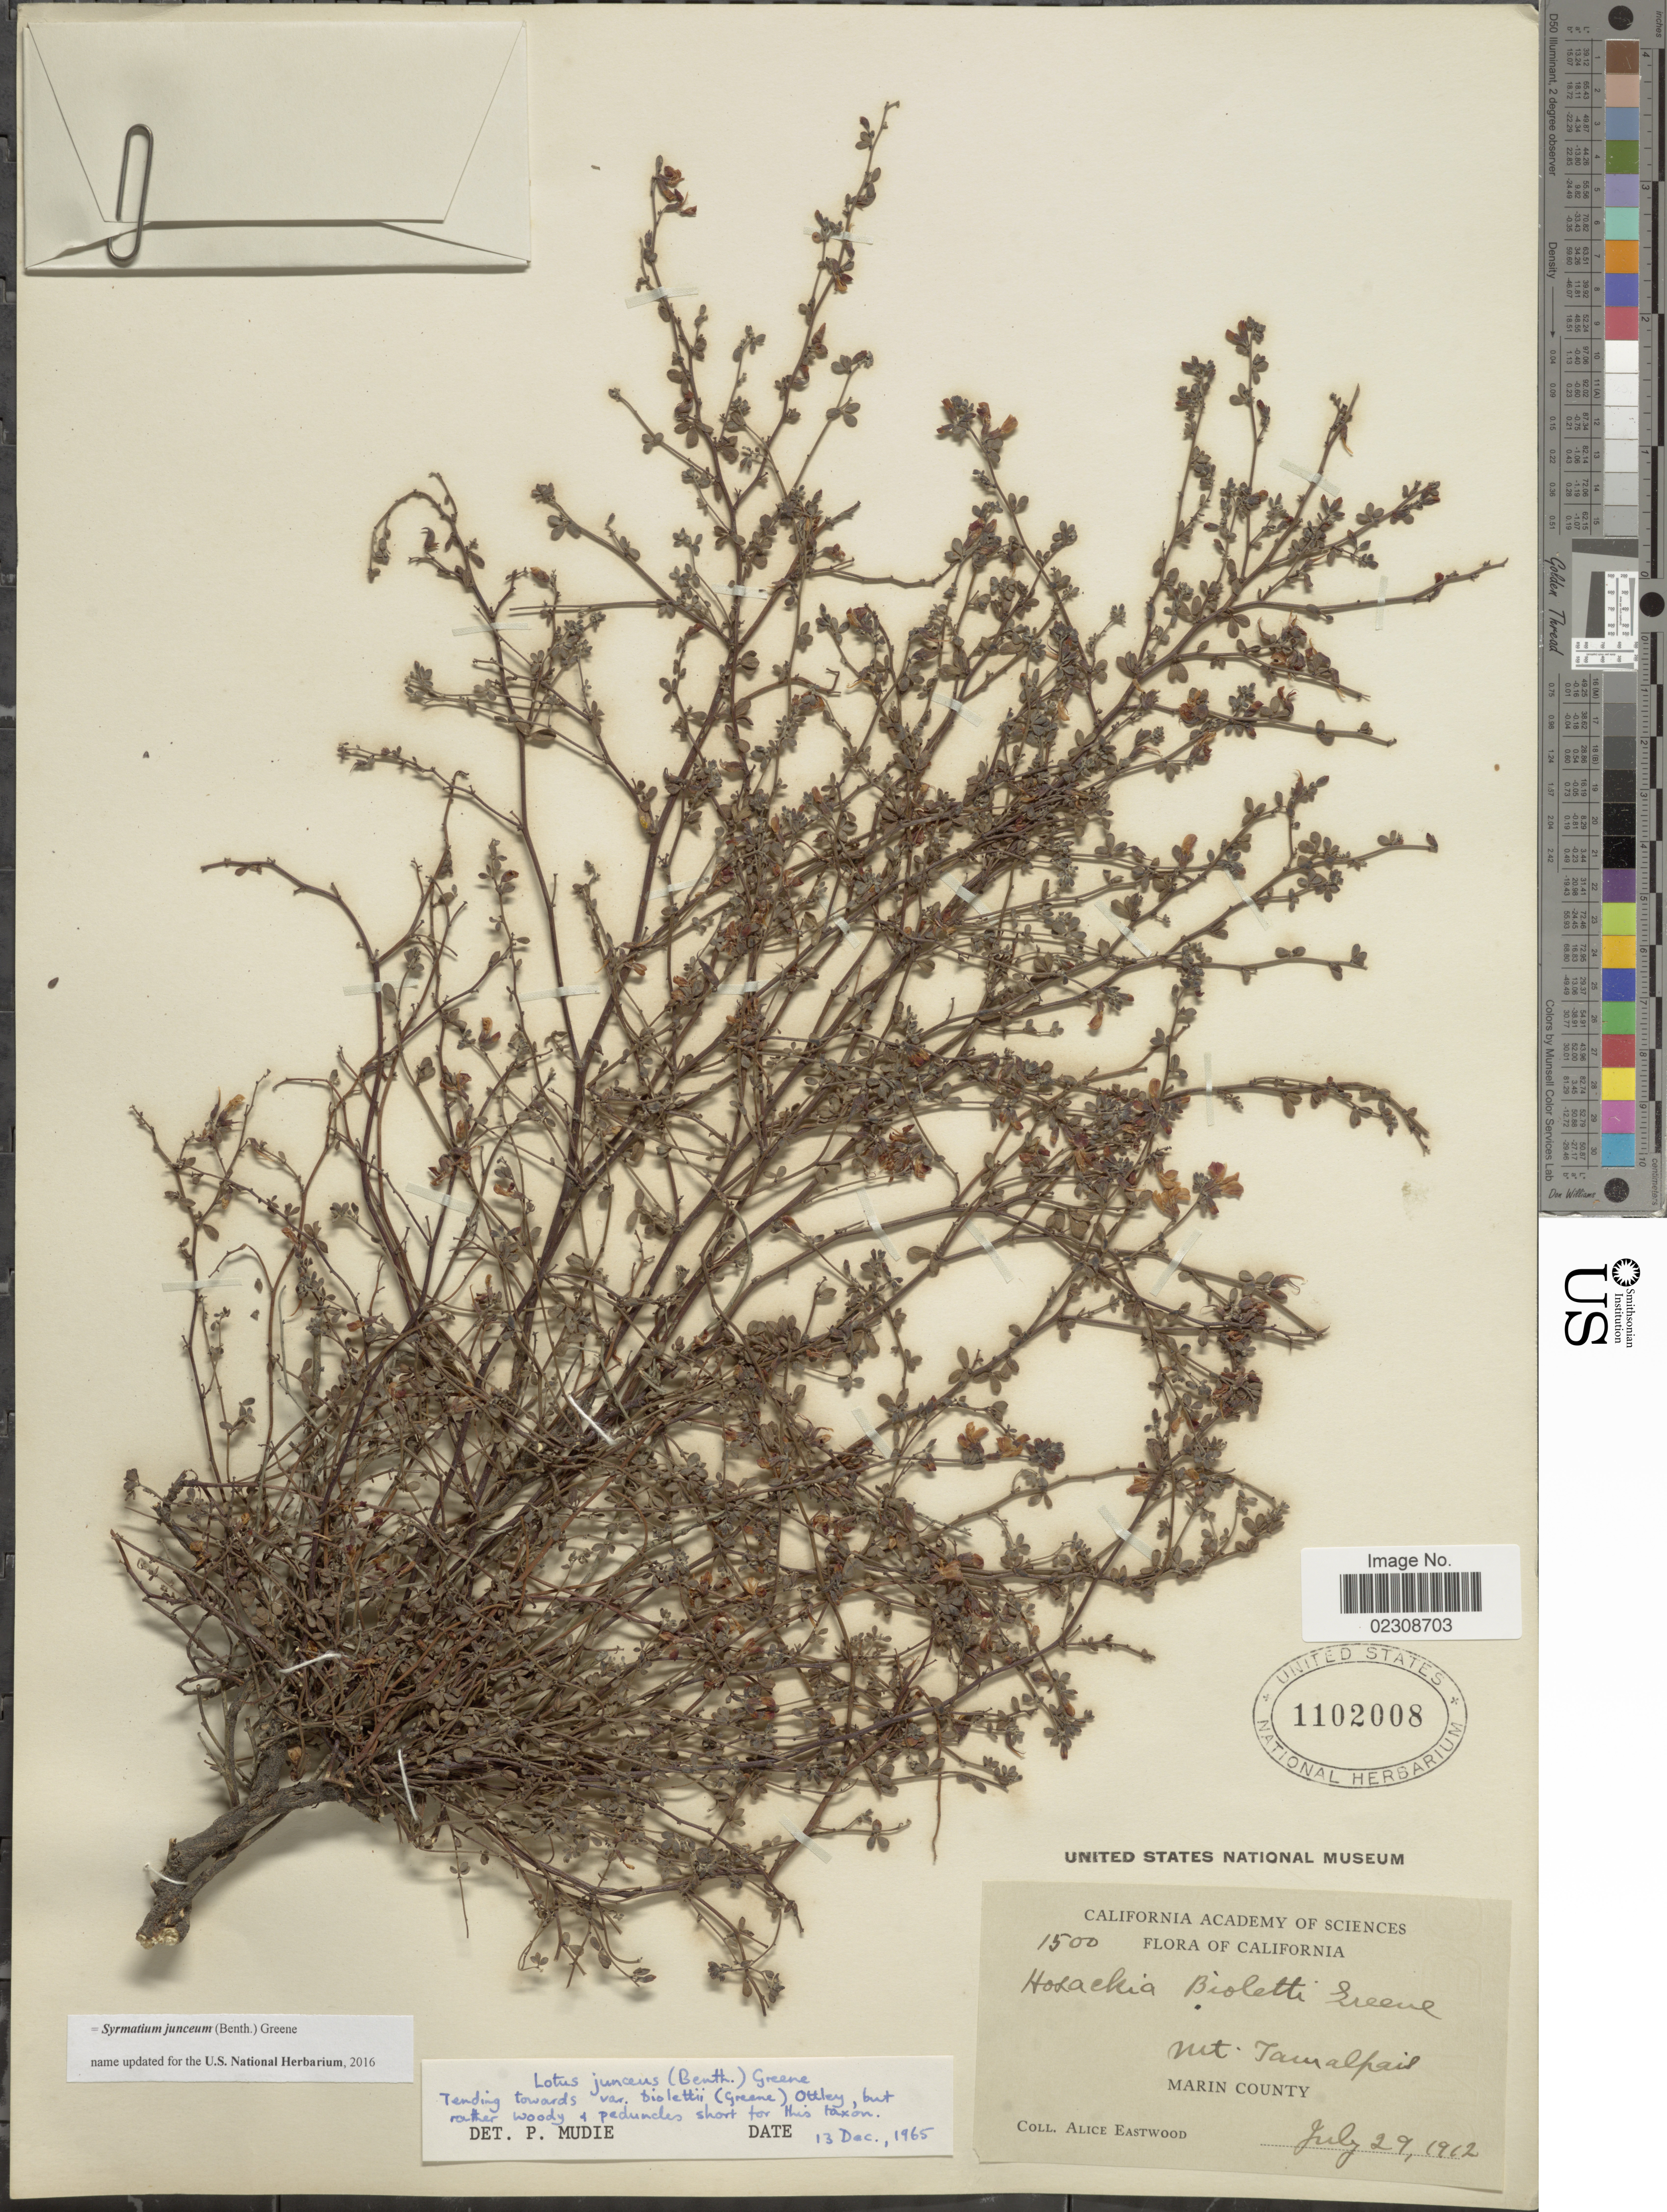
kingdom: Plantae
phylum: Tracheophyta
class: Magnoliopsida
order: Fabales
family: Fabaceae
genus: Syrmatium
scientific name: Syrmatium junceum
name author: (Benth.) Greene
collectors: A. Eastwood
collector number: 1500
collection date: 1912-07-29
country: United States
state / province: California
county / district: Marin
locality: Mt. Jamalpais. Marin County.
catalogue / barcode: US 1102008